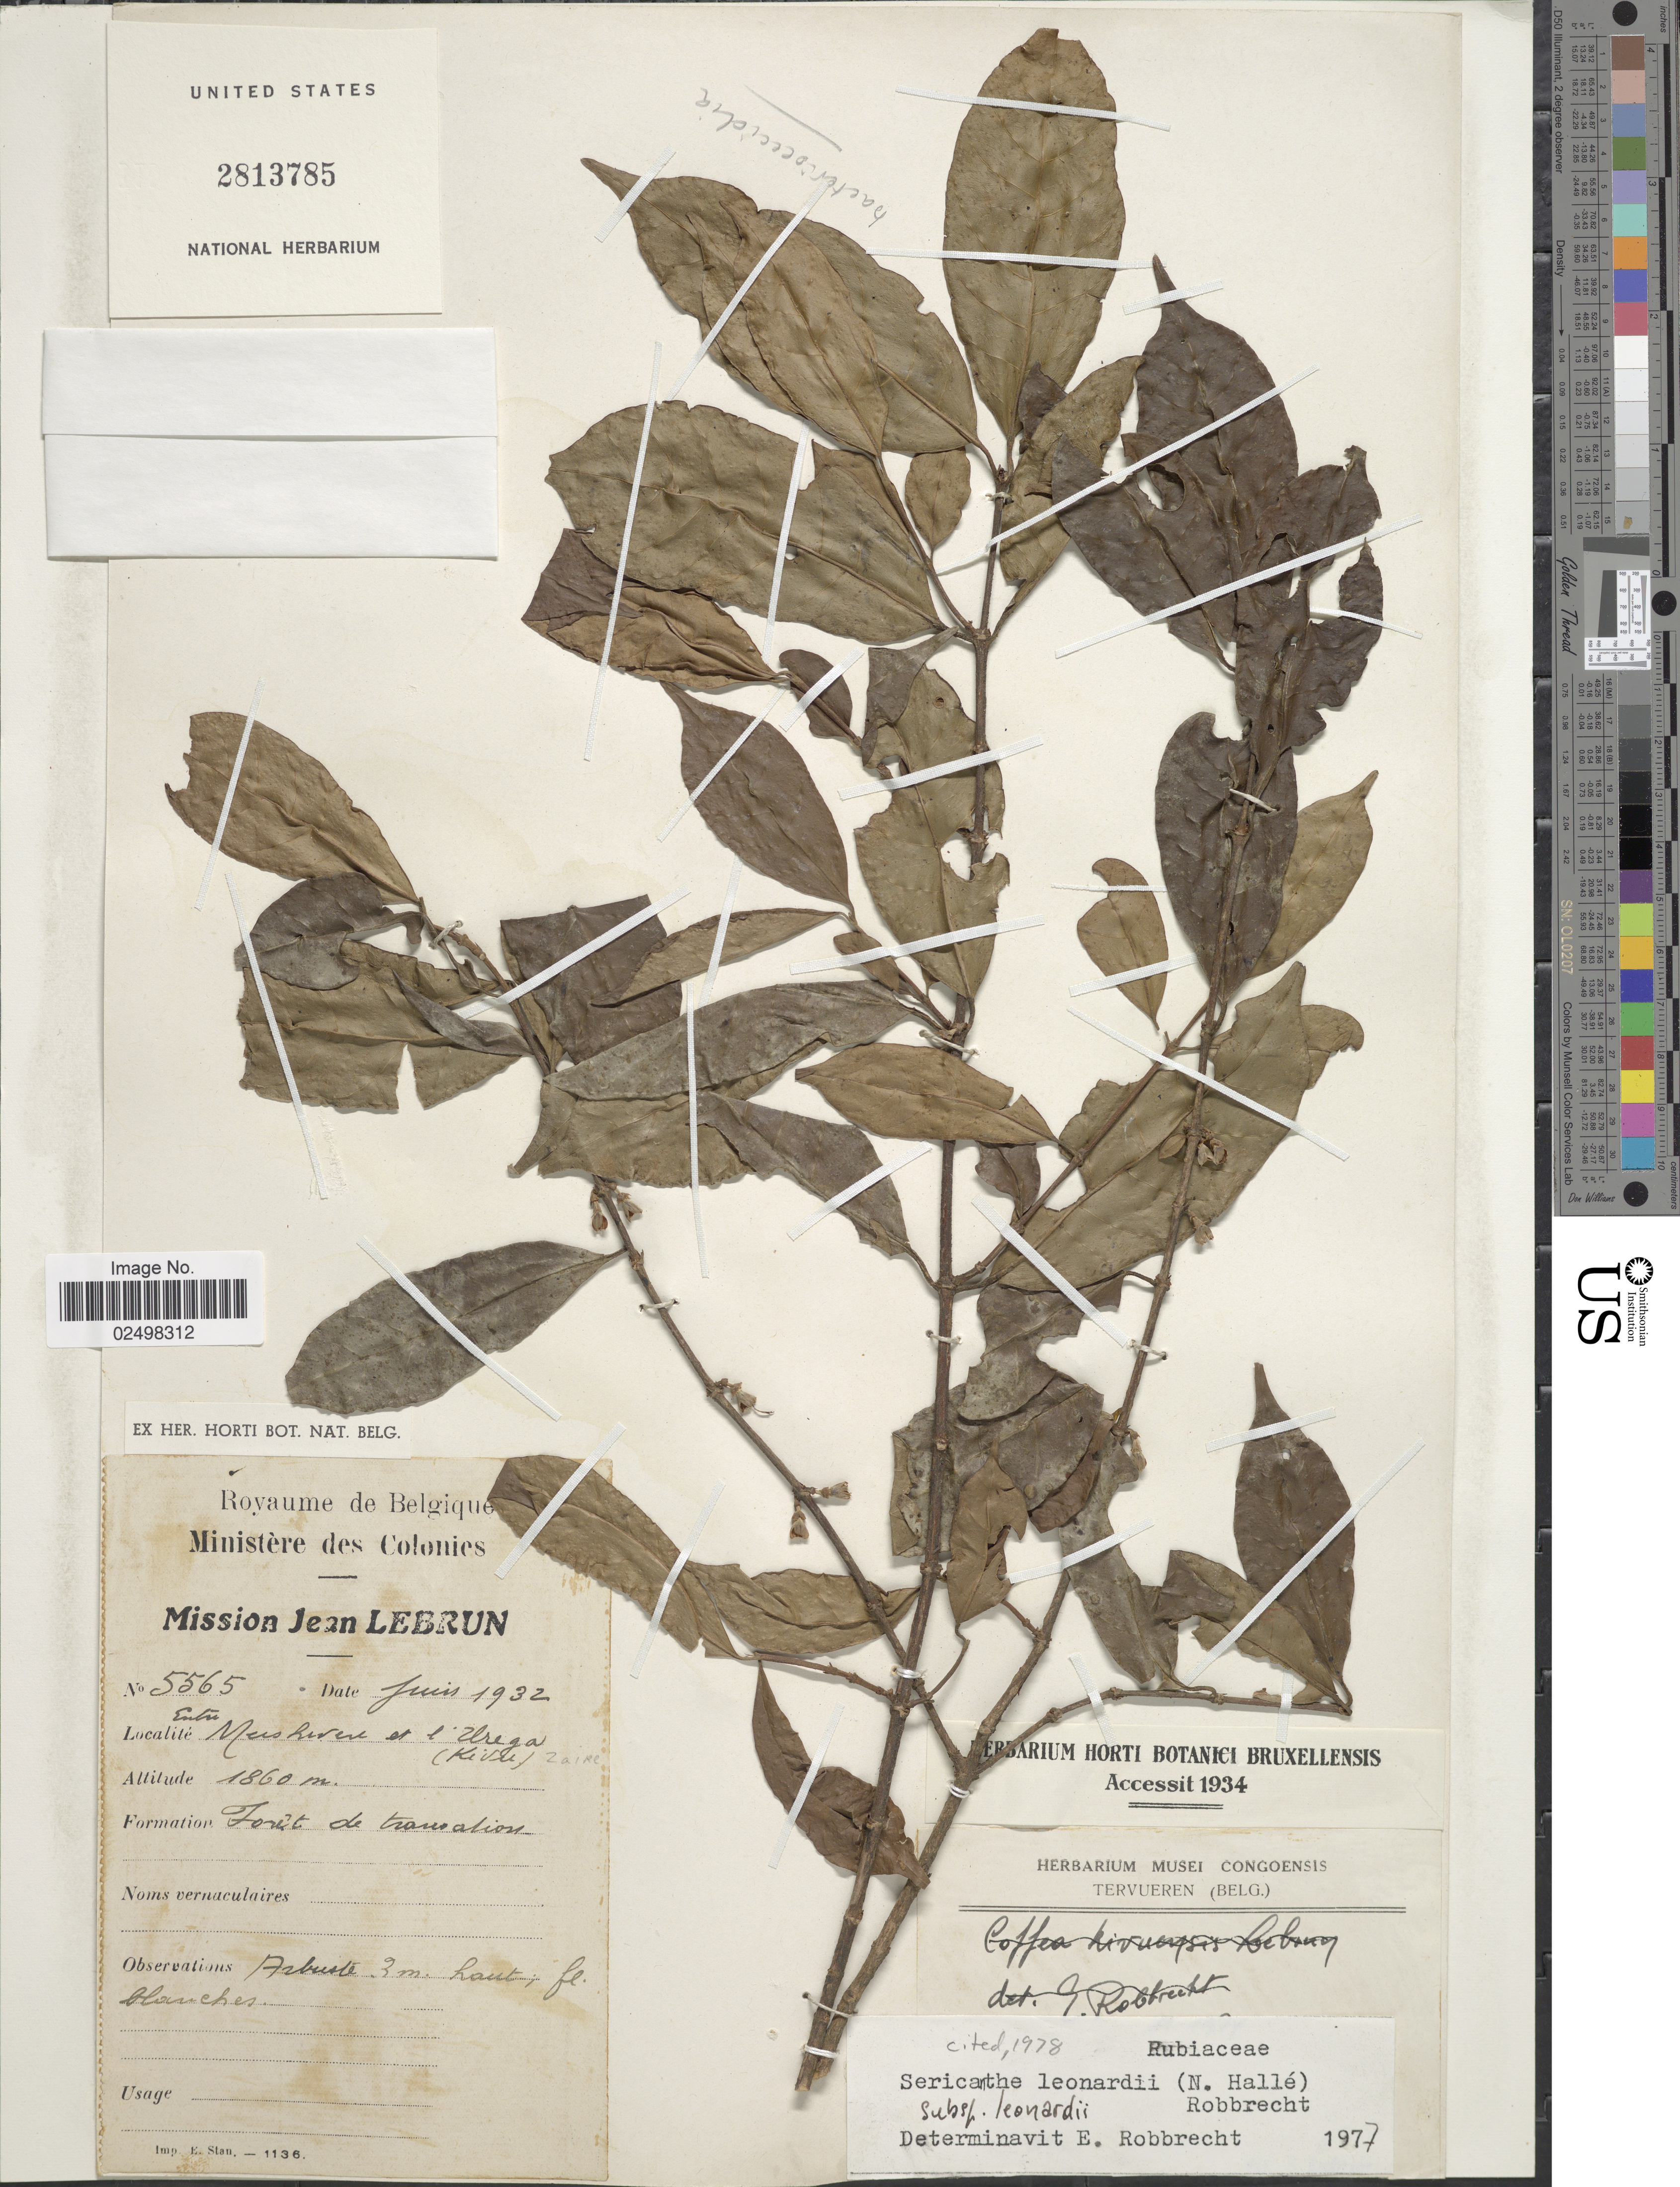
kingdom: Plantae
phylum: Tracheophyta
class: Magnoliopsida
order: Gentianales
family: Rubiaceae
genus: Sericanthe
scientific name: Sericanthe leonardii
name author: Robbr.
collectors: J. A. Lebrun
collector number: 5565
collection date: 1932-06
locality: Entre Mushuru et l' Ulrega (Kivle) [interpreted]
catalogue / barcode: US 2813785